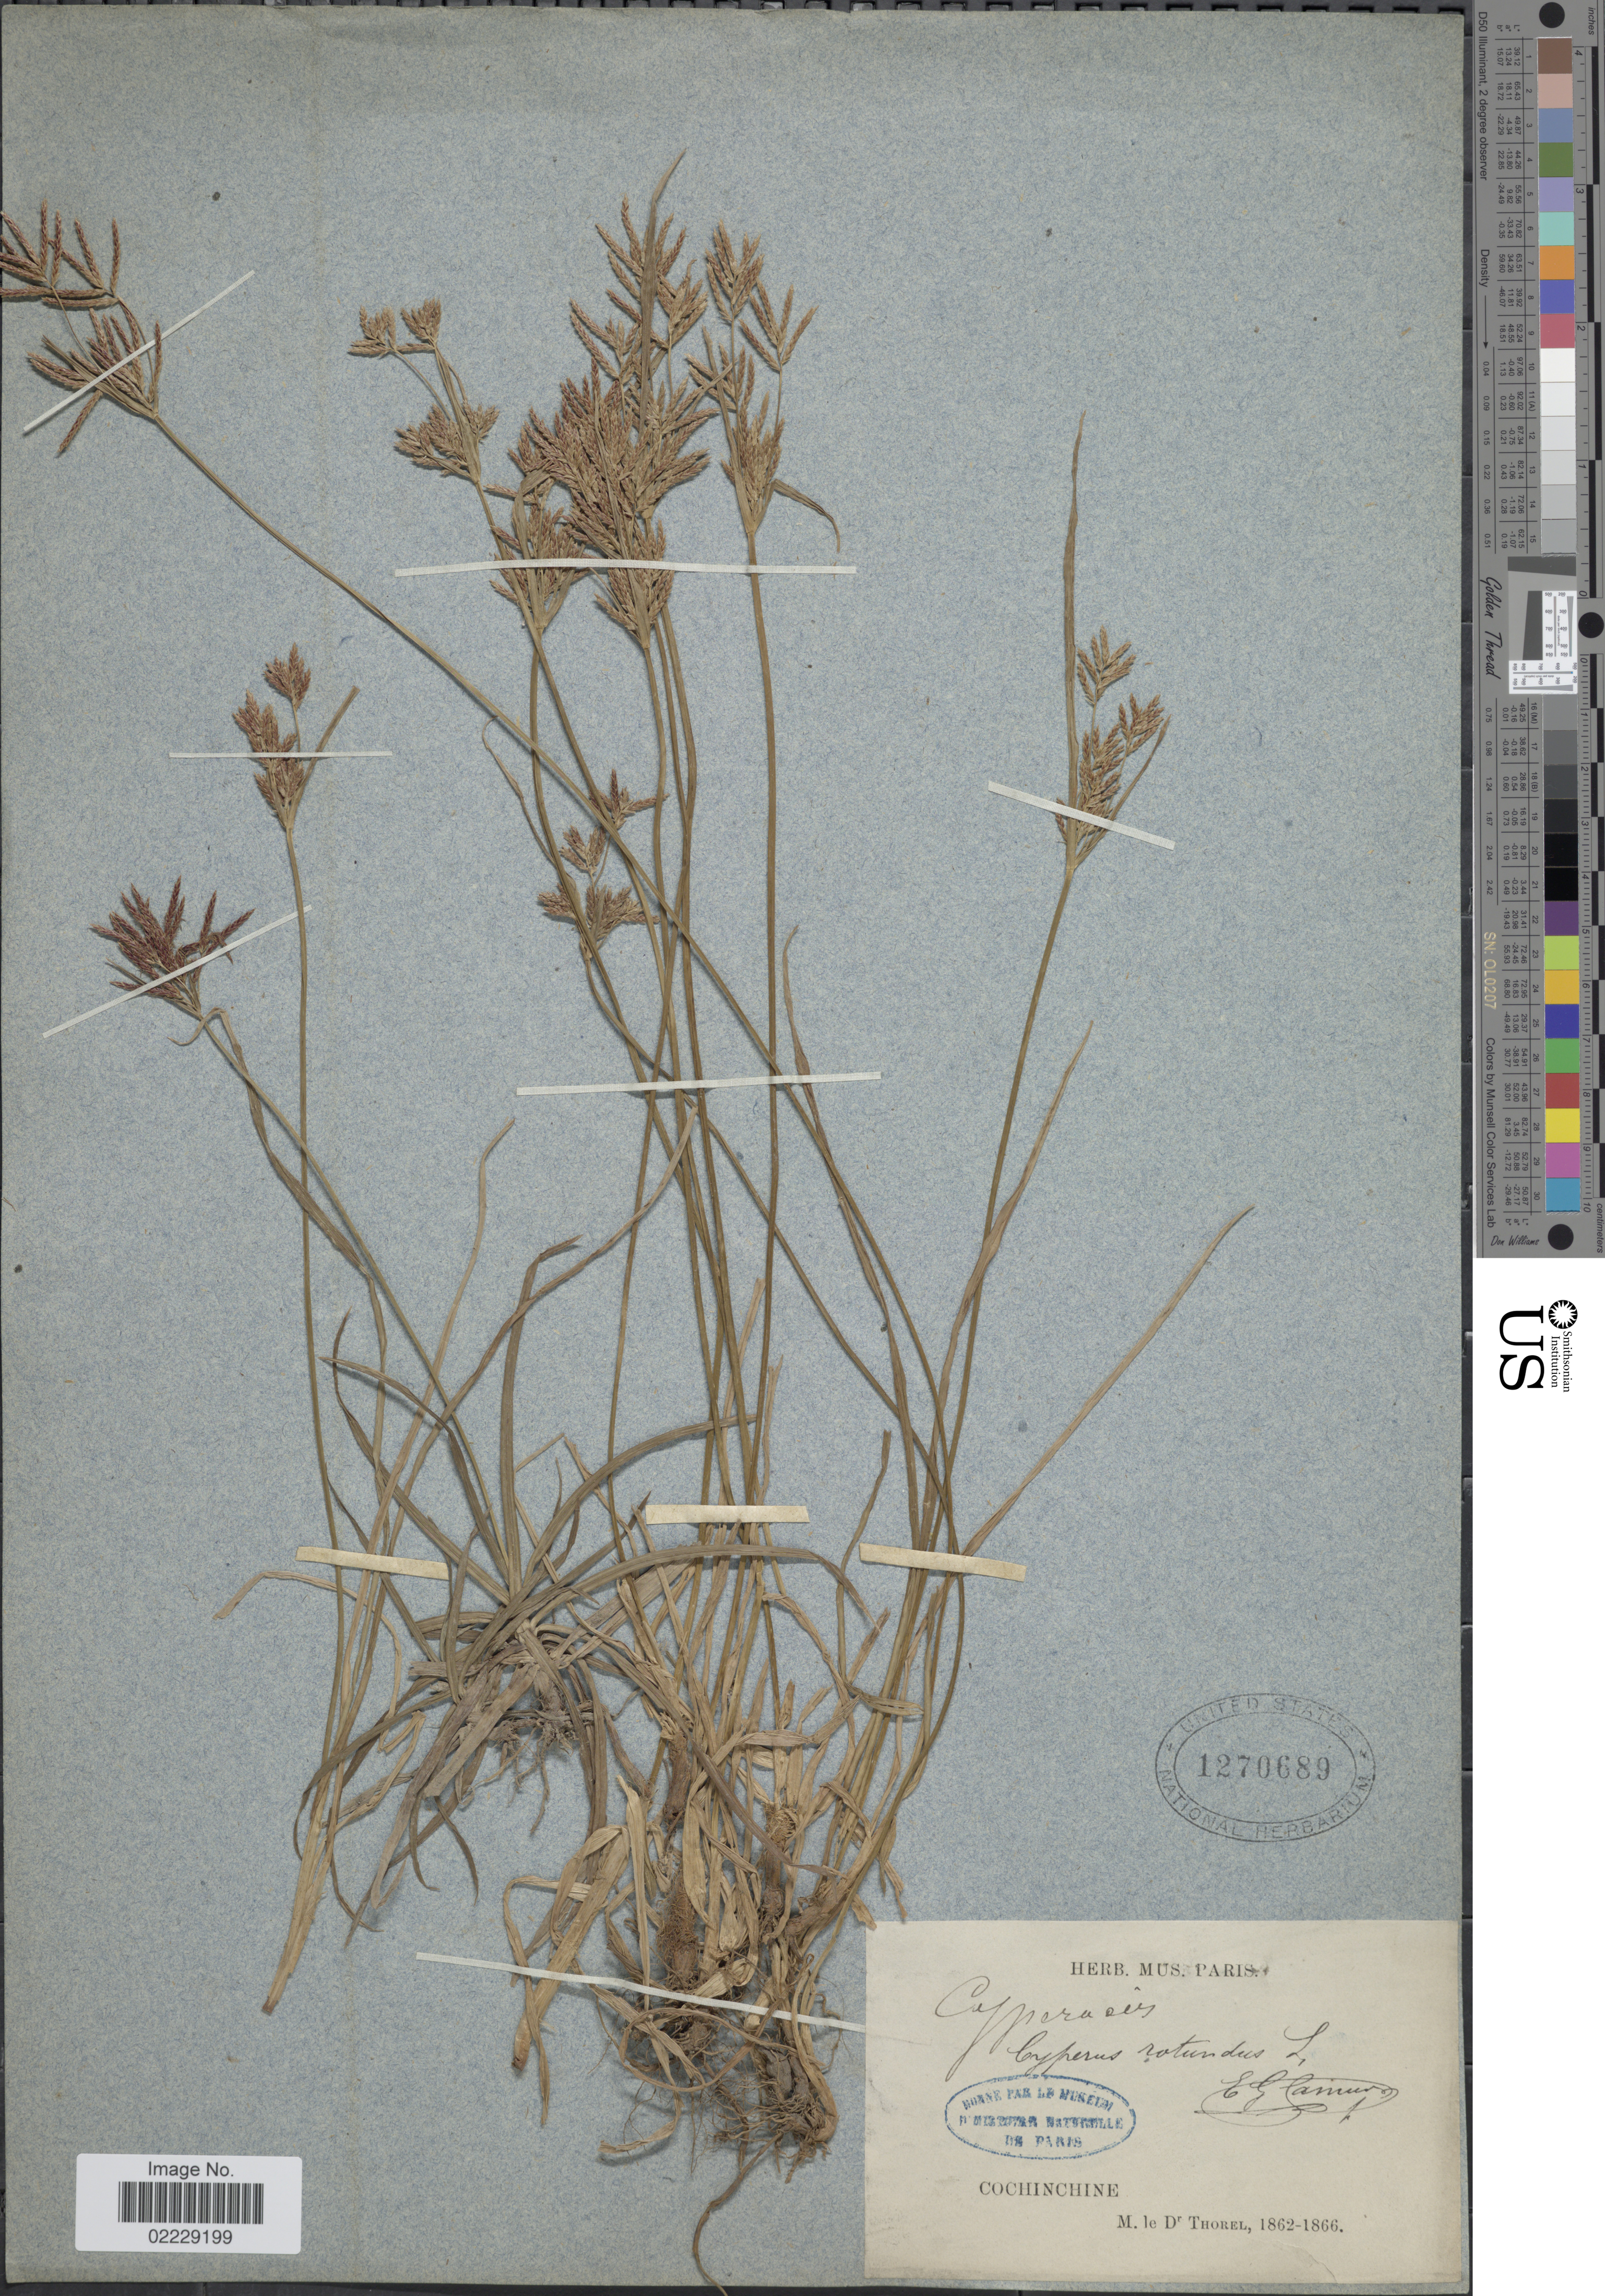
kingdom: Plantae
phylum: Tracheophyta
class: Liliopsida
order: Poales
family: Cyperaceae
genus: Cyperus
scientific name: Cyperus rotundus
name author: L.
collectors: C. Thorel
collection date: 1862/1866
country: Vietnam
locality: Cochinchine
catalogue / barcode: US 1270689